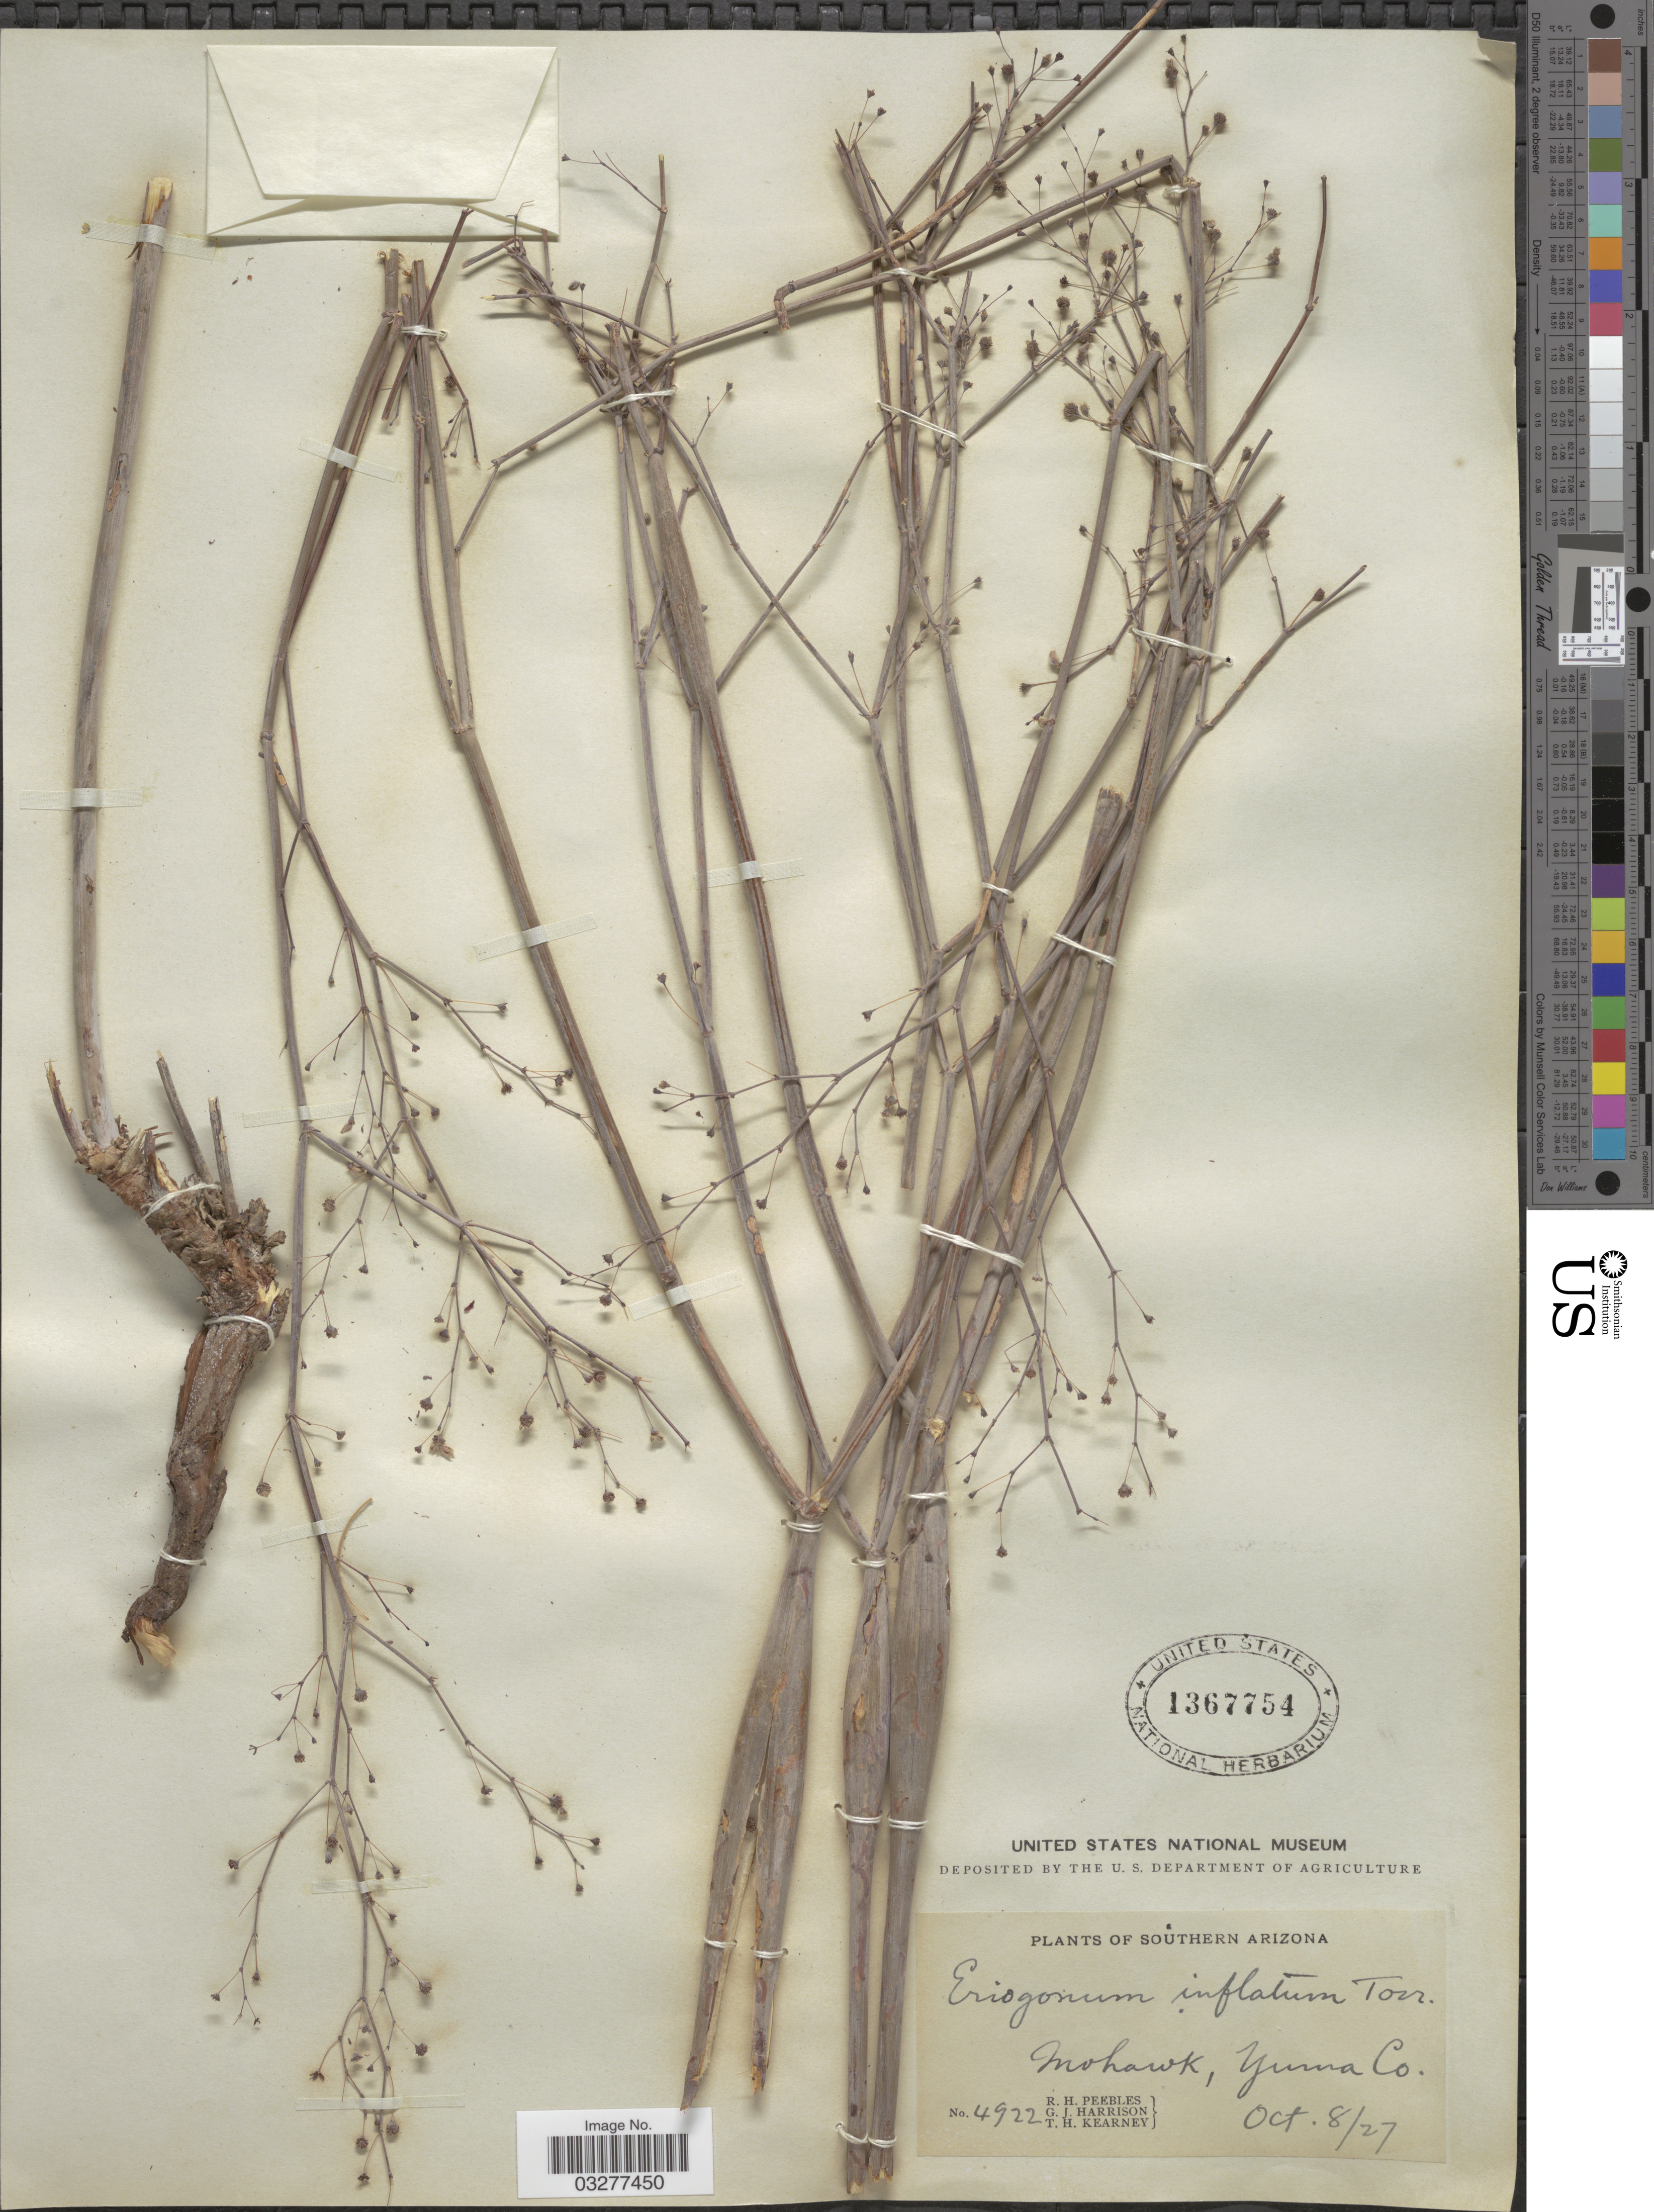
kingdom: Plantae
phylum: Tracheophyta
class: Magnoliopsida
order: Caryophyllales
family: Polygonaceae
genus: Eriogonum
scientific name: Eriogonum inflatum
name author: Torr. & Frém.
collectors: R. H. Peebles, G. J. Harrison & T. H. Kearney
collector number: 4922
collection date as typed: Transcribed d/m/y: 8/10/27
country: United States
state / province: Arizona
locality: Southern Arizona. Mohawk, Yuma Co.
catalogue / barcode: US 1367754